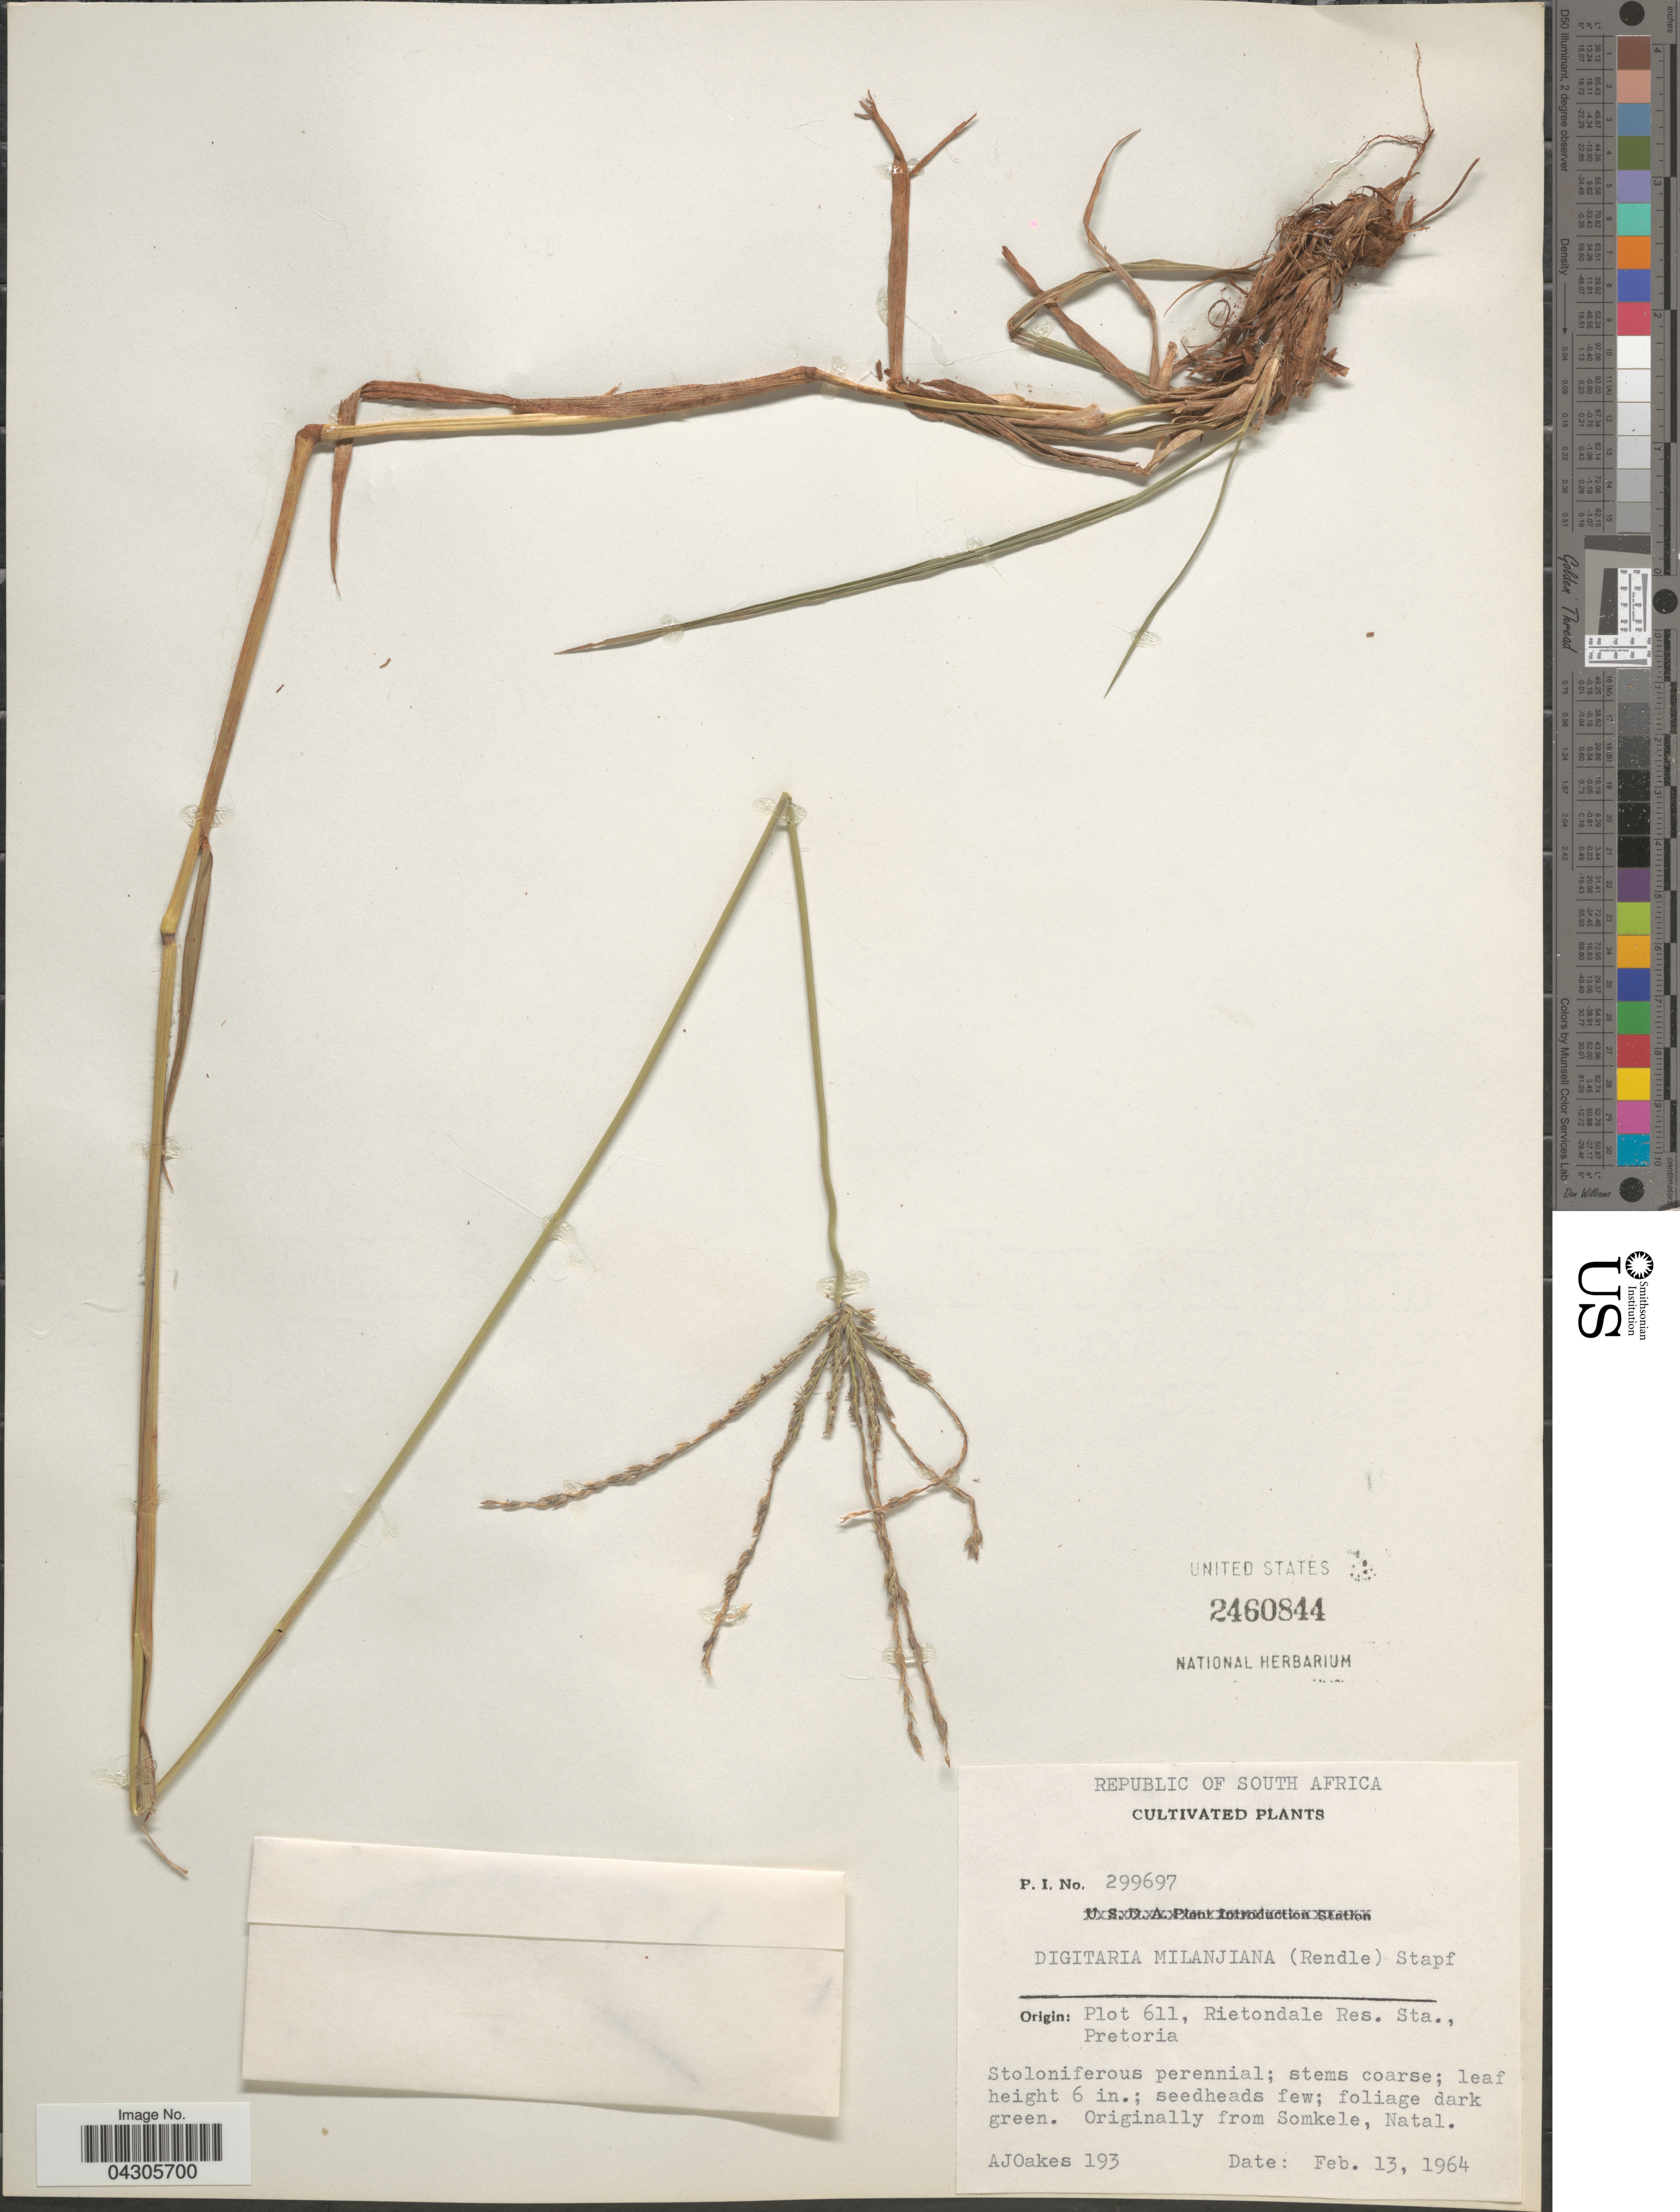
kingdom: Plantae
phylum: Tracheophyta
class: Liliopsida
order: Poales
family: Poaceae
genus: Digitaria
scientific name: Digitaria milanjiana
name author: (Rendle) Stapf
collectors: A. Oakes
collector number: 193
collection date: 1964-02-13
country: South Africa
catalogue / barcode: US 2460844